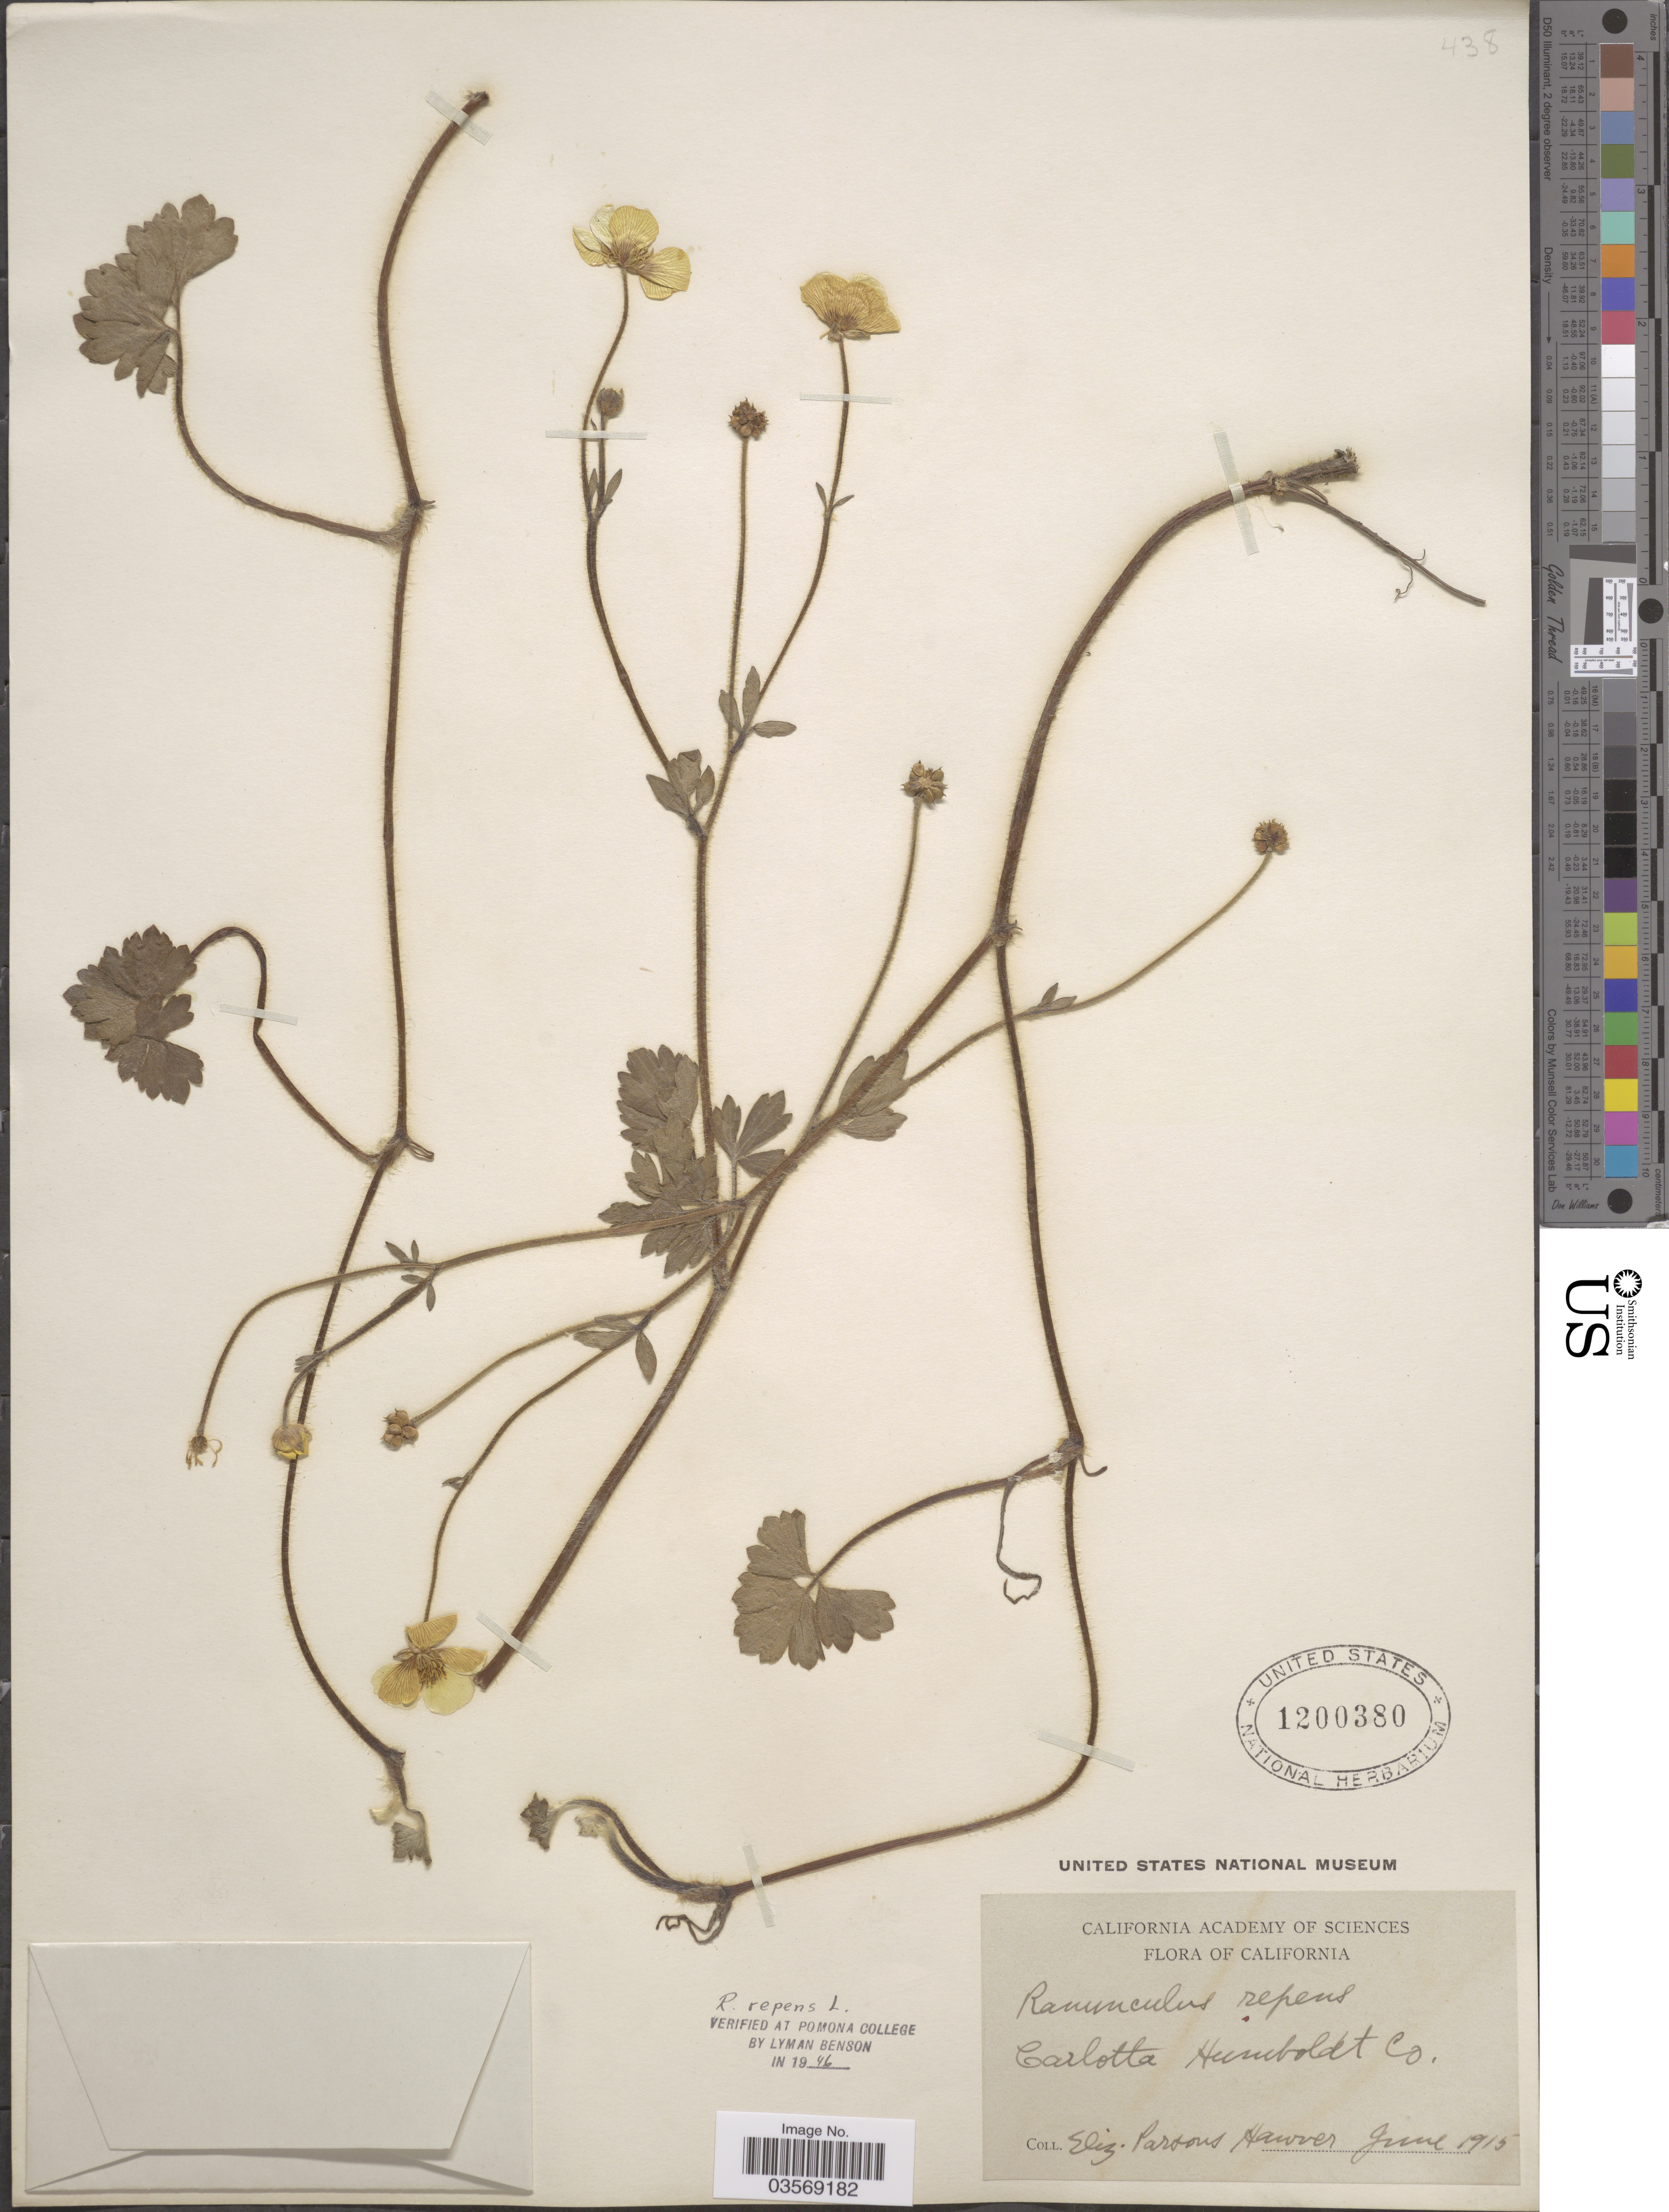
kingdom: Plantae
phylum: Tracheophyta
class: Magnoliopsida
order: Ranunculales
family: Ranunculaceae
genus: Ranunculus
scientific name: Ranunculus repens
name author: L.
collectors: E. Hawver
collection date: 1915-06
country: United States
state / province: California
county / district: Humboldt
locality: Carlotta Humboldt Co.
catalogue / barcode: US 1200380